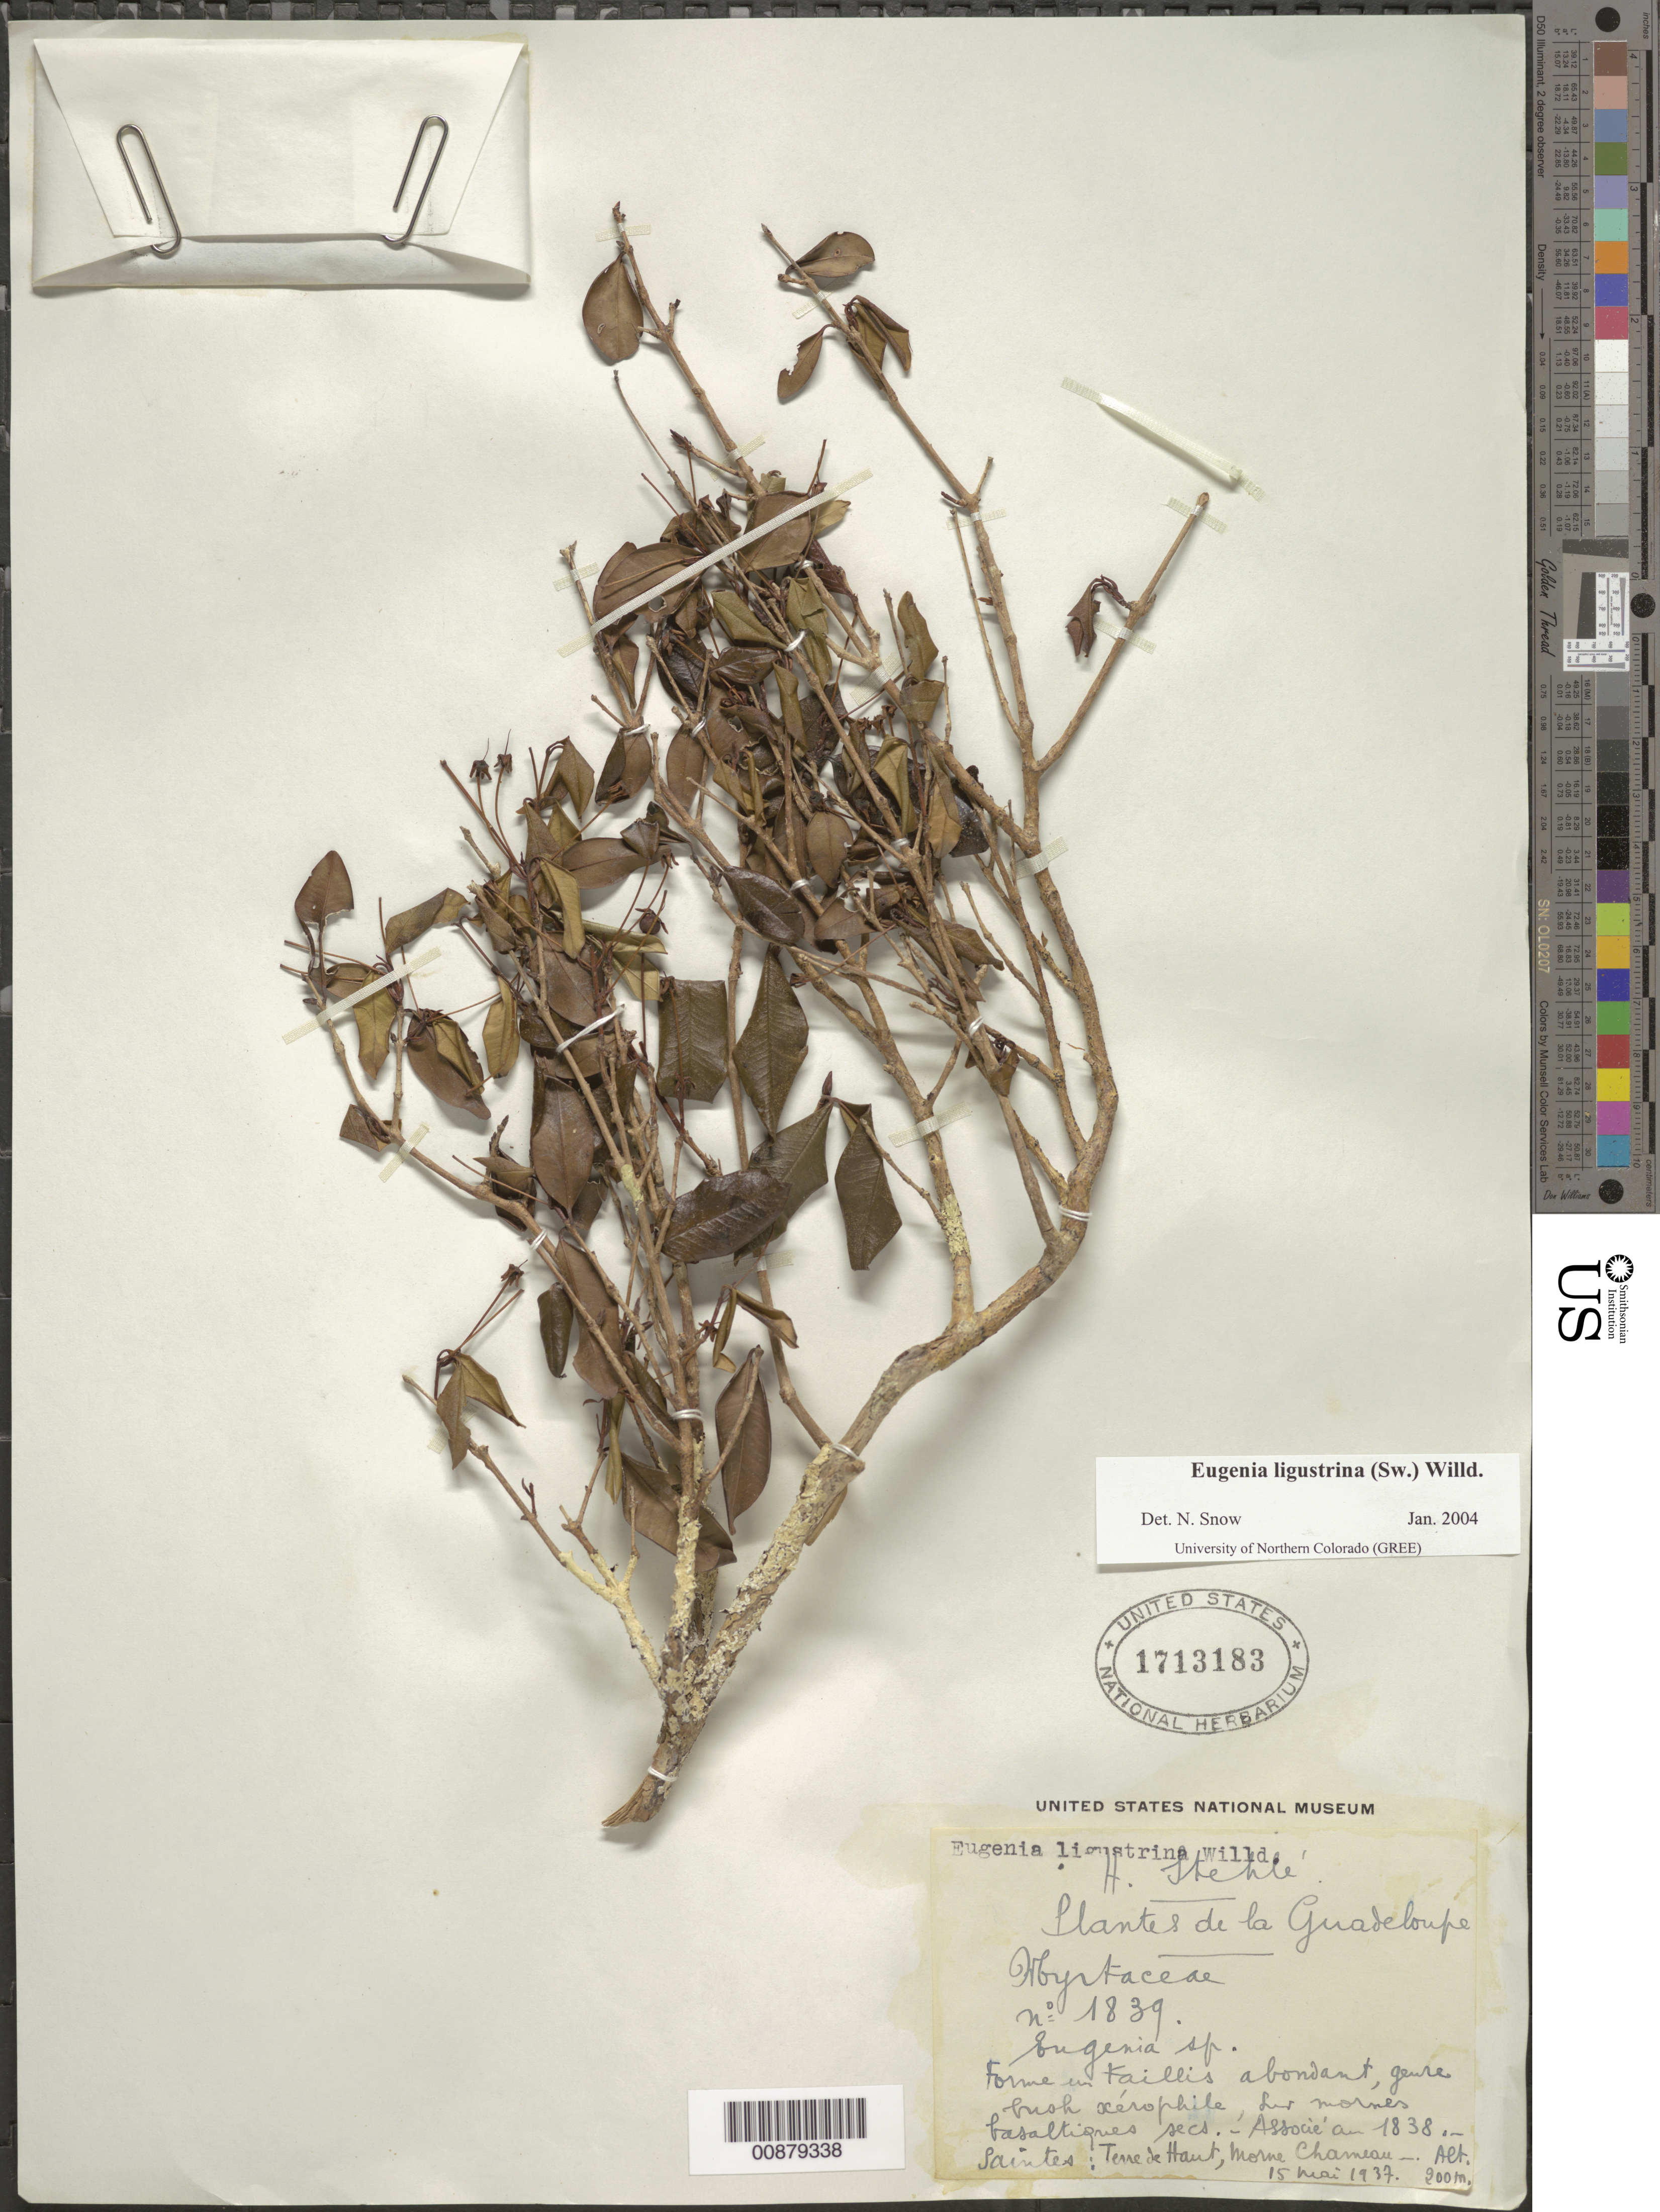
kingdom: Plantae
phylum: Tracheophyta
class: Magnoliopsida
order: Myrtales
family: Myrtaceae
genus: Eugenia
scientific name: Eugenia ligustrina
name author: (Sw.) Willd.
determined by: Snow, N. W.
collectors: H. Stehlé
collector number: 1839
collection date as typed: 15 May 1937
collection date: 1937-05-15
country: Guadeloupe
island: Basse Terre [Guadeloupe]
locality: Saintes, Terre de Haut, Morne Chameau.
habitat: Forme in Faillis abondant, genre bush xérophile, les mornes basaltiques secs.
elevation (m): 200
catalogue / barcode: US 1713183